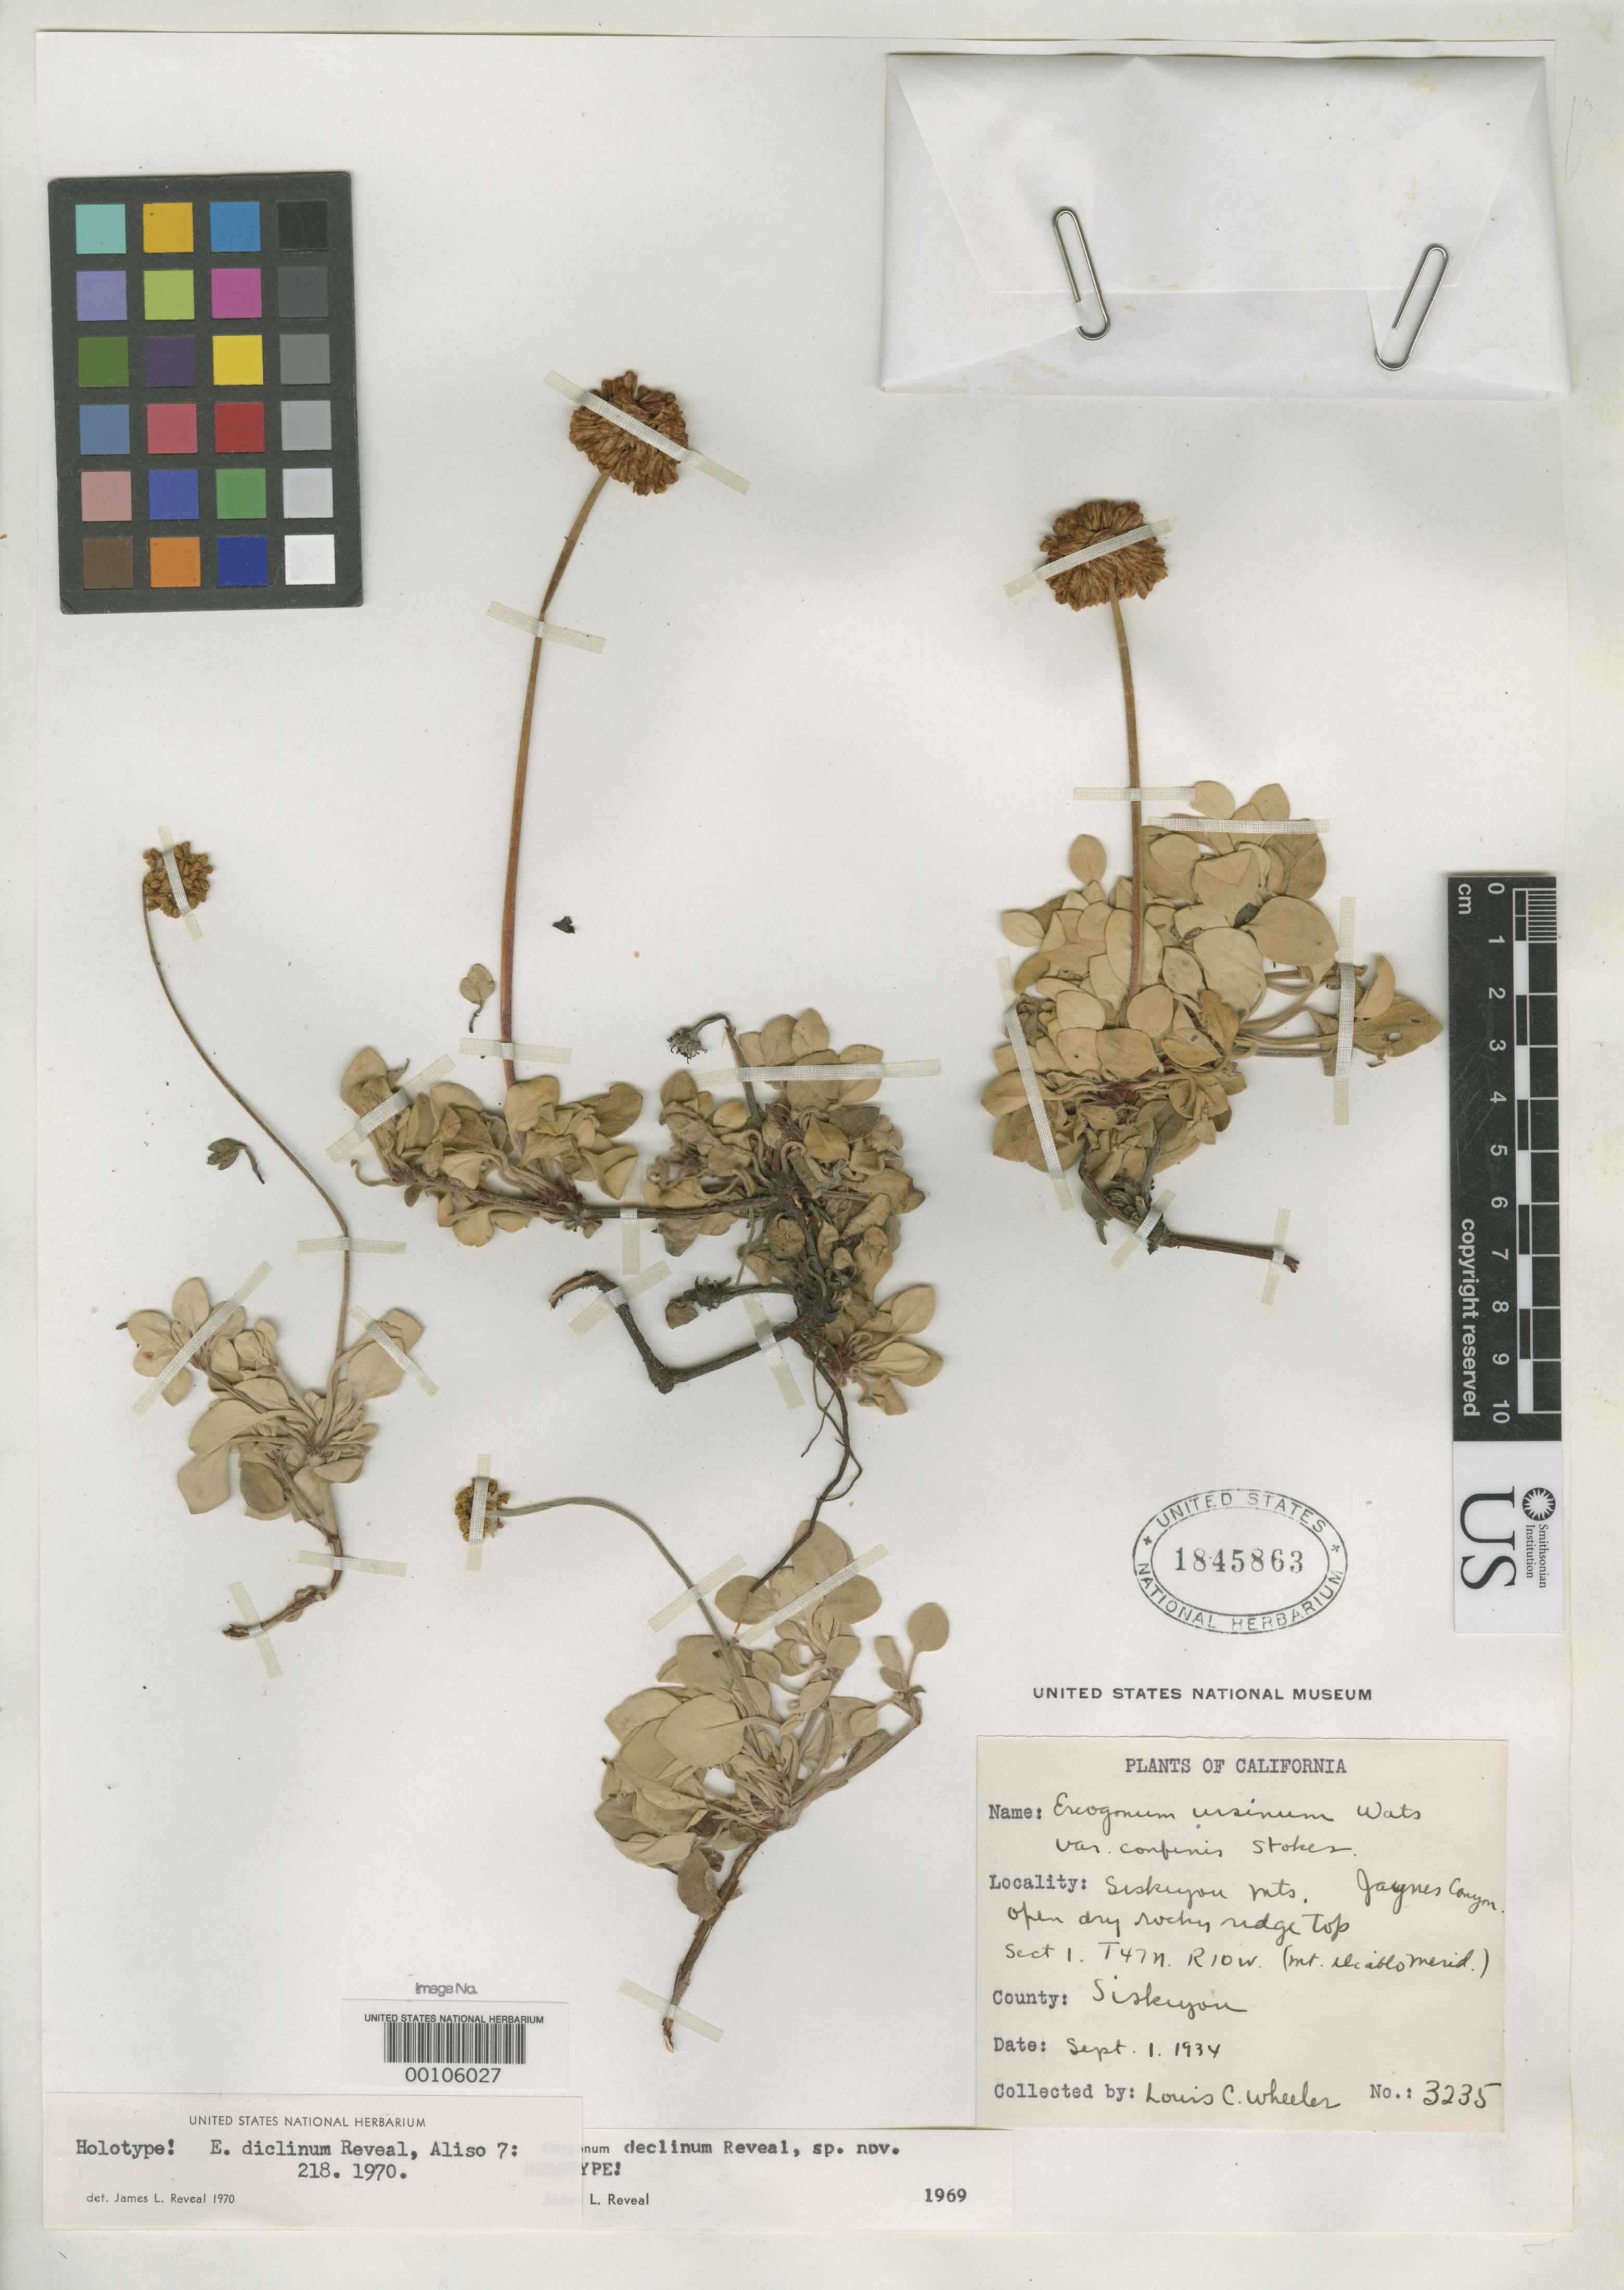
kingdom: Plantae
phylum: Tracheophyta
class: Magnoliopsida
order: Caryophyllales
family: Polygonaceae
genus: Eriogonum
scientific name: Eriogonum diclinum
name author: Reveal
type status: Holotype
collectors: L. C. Wheeler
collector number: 3235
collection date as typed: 01 Sep 1934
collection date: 1934-09-01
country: United States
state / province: California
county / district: Siskiyou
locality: Jaynes Canyon, Sickiyou Mtns.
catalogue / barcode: US 1845863